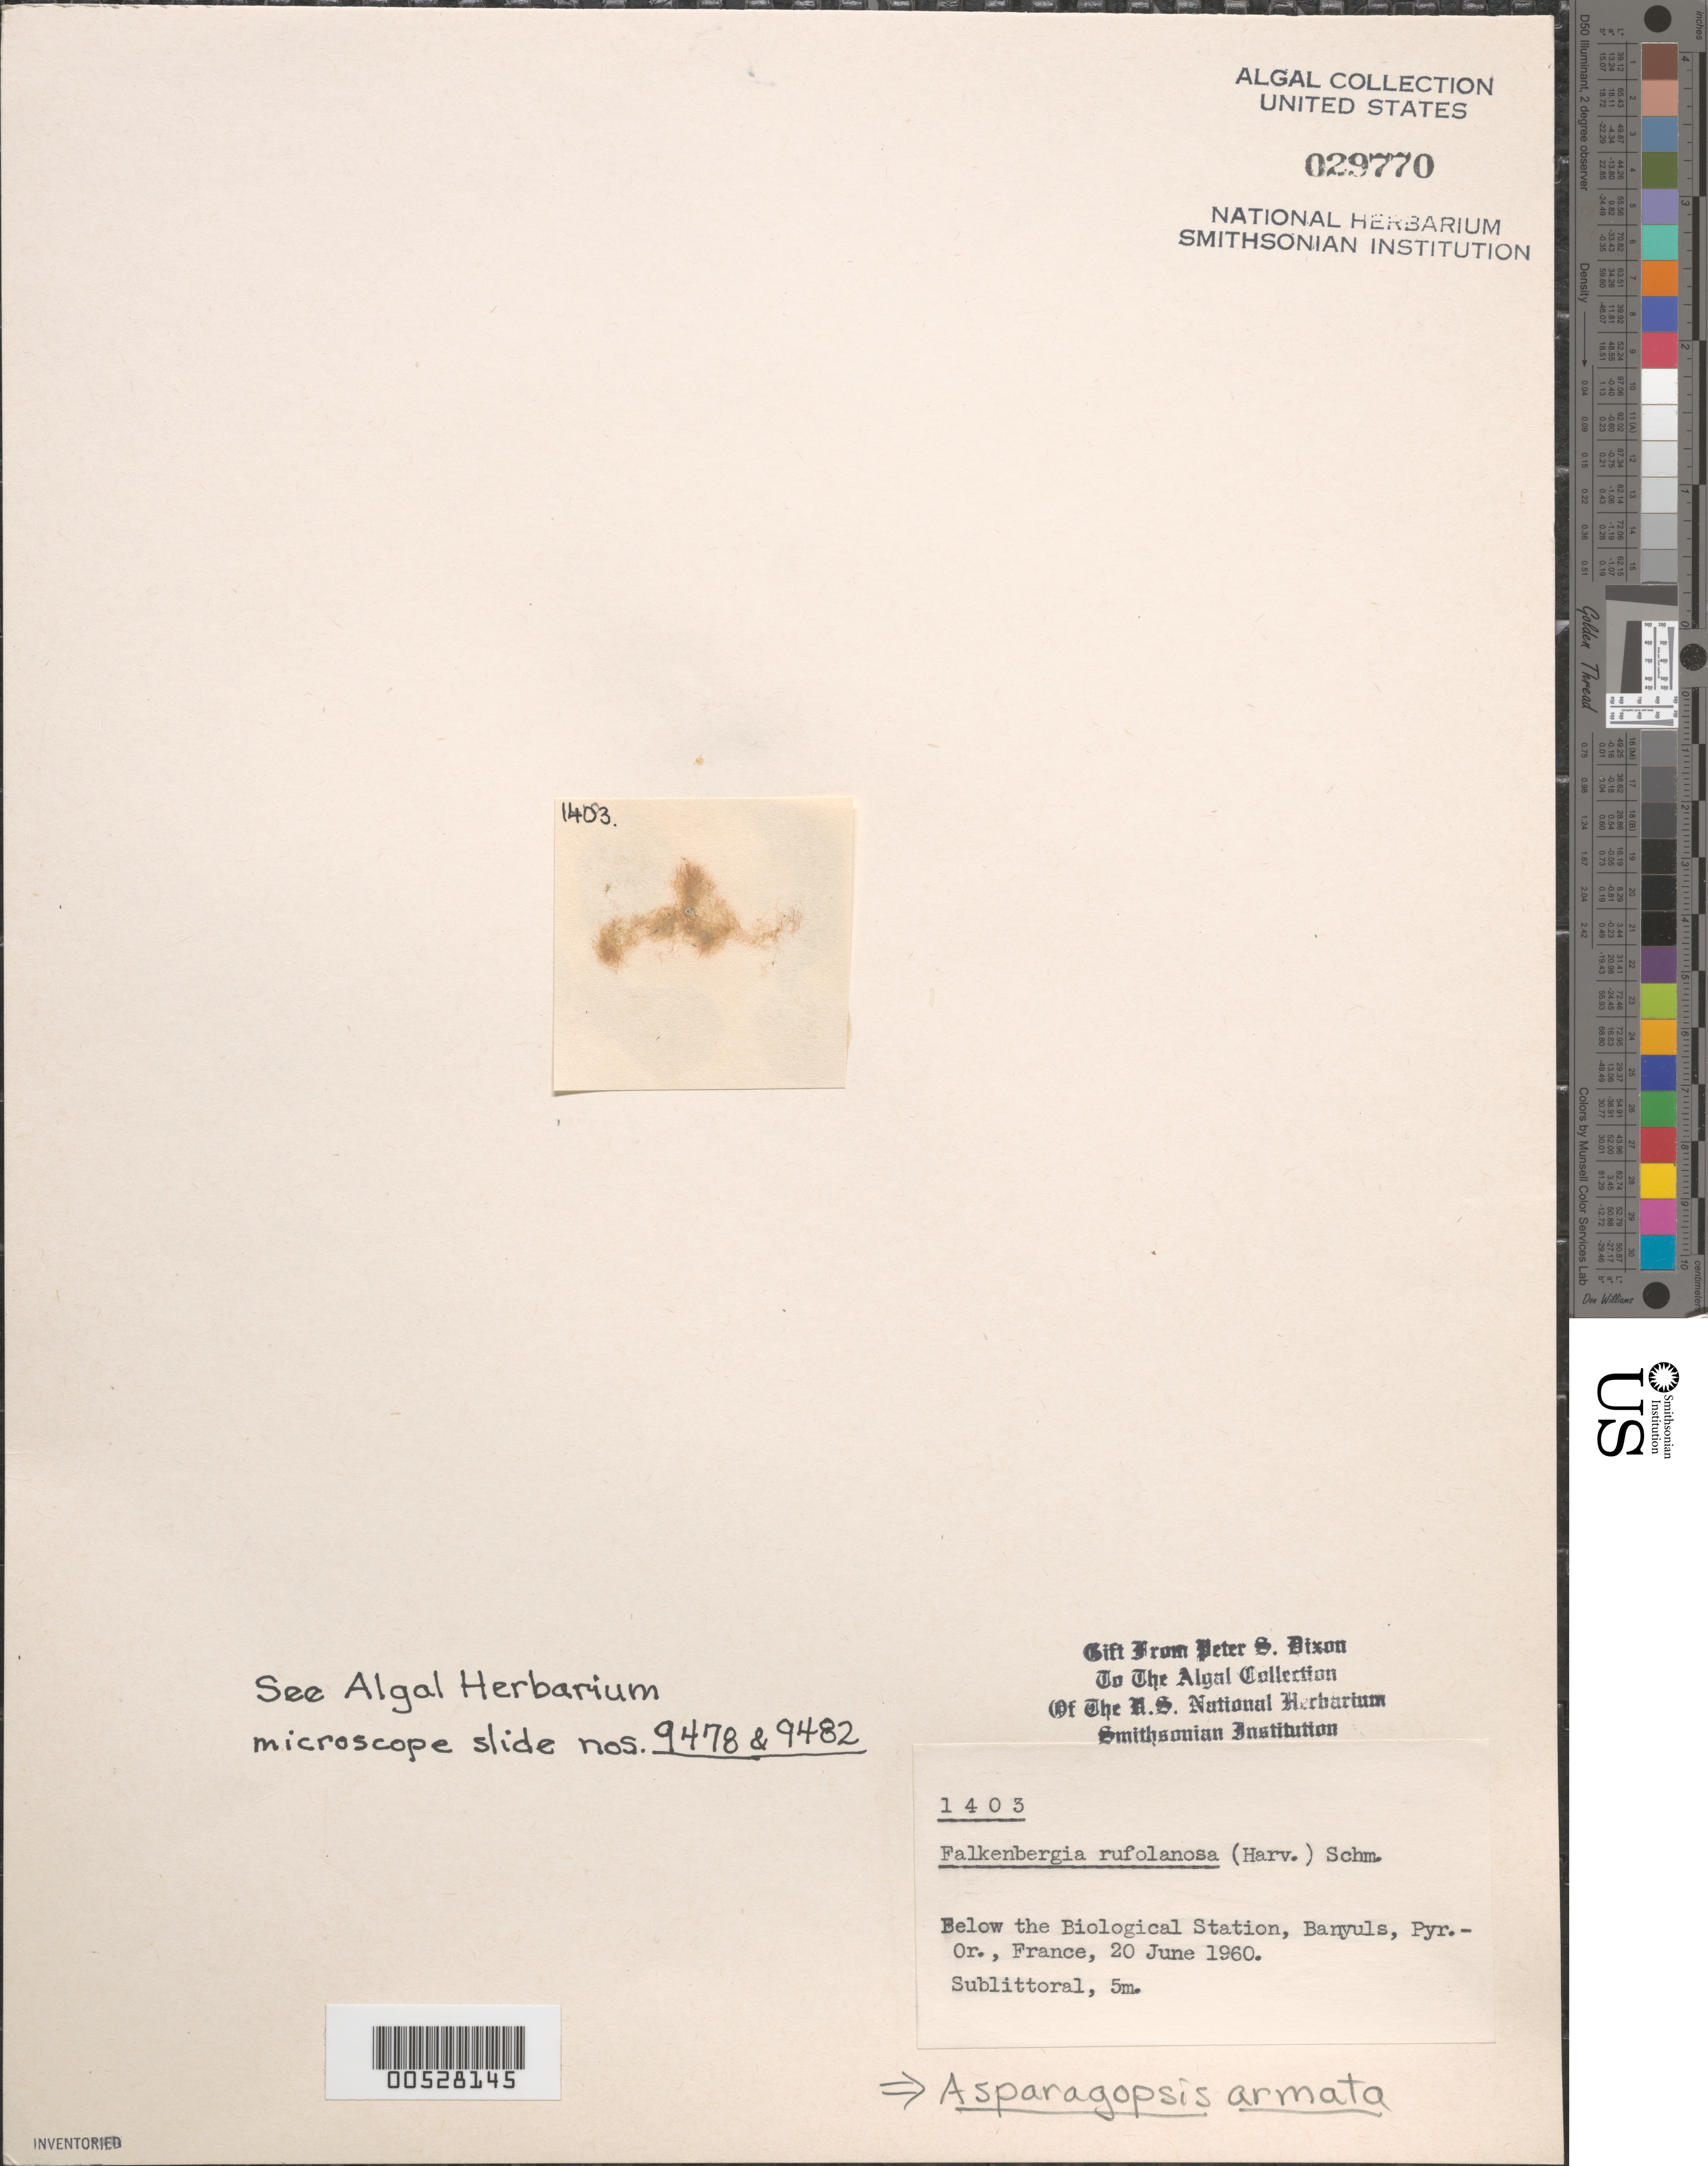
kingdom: Plantae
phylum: Rhodophyta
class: Florideophyceae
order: Bonnemaisoniales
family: Bonnemaisoniaceae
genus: Asparagopsis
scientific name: Asparagopsis armata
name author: Harv.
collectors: P. S. Dixon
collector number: PSD 1403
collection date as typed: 20 Jun 1960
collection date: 1960-06-20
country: France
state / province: Occitanie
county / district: Pyrénées-Orientales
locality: Banyuls-sur-Mer, below biological station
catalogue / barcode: US 29770